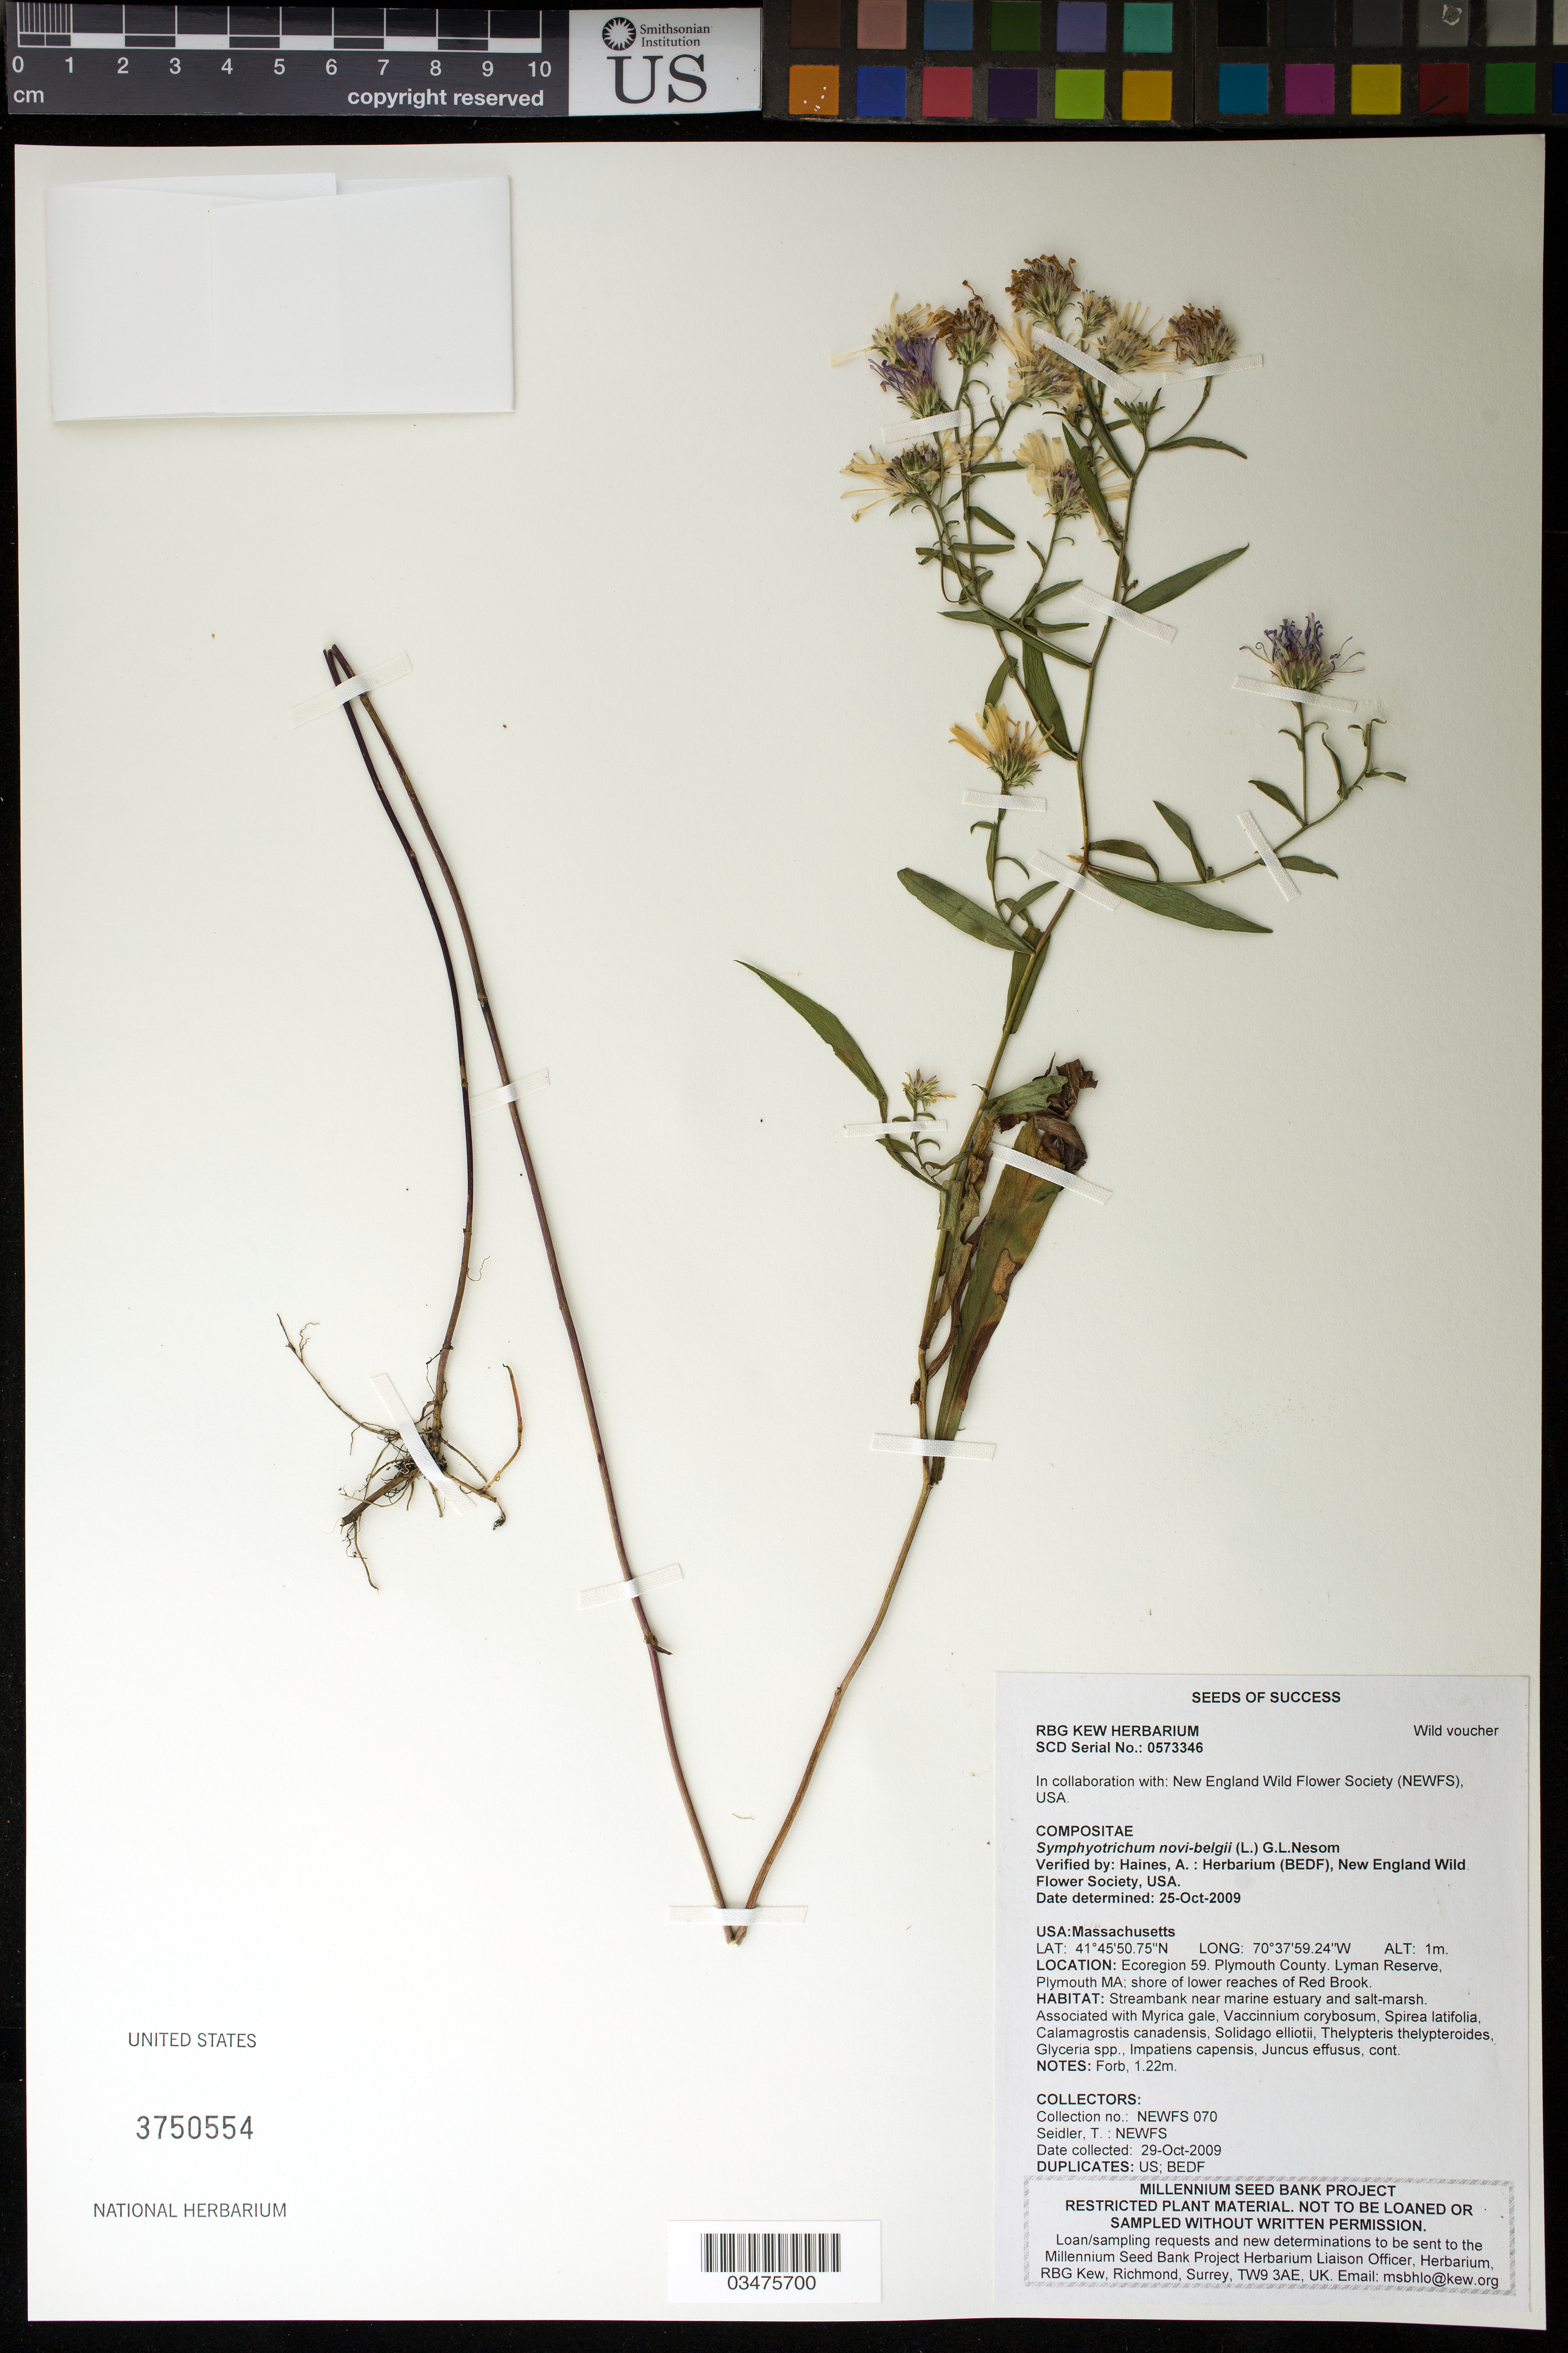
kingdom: Plantae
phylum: Tracheophyta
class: Magnoliopsida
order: Asterales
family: Asteraceae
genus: Symphyotrichum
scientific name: Symphyotrichum novi-belgii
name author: (L.) G.L. Nesom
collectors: T. Seidler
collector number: NEWFS 070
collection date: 2009-10-29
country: United States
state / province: Massachusetts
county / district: Plymouth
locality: Lyman Reserve, shore of Red Brook.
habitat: Streanbank near marine estuary and salt-marsh.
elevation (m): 1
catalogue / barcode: US 3750554